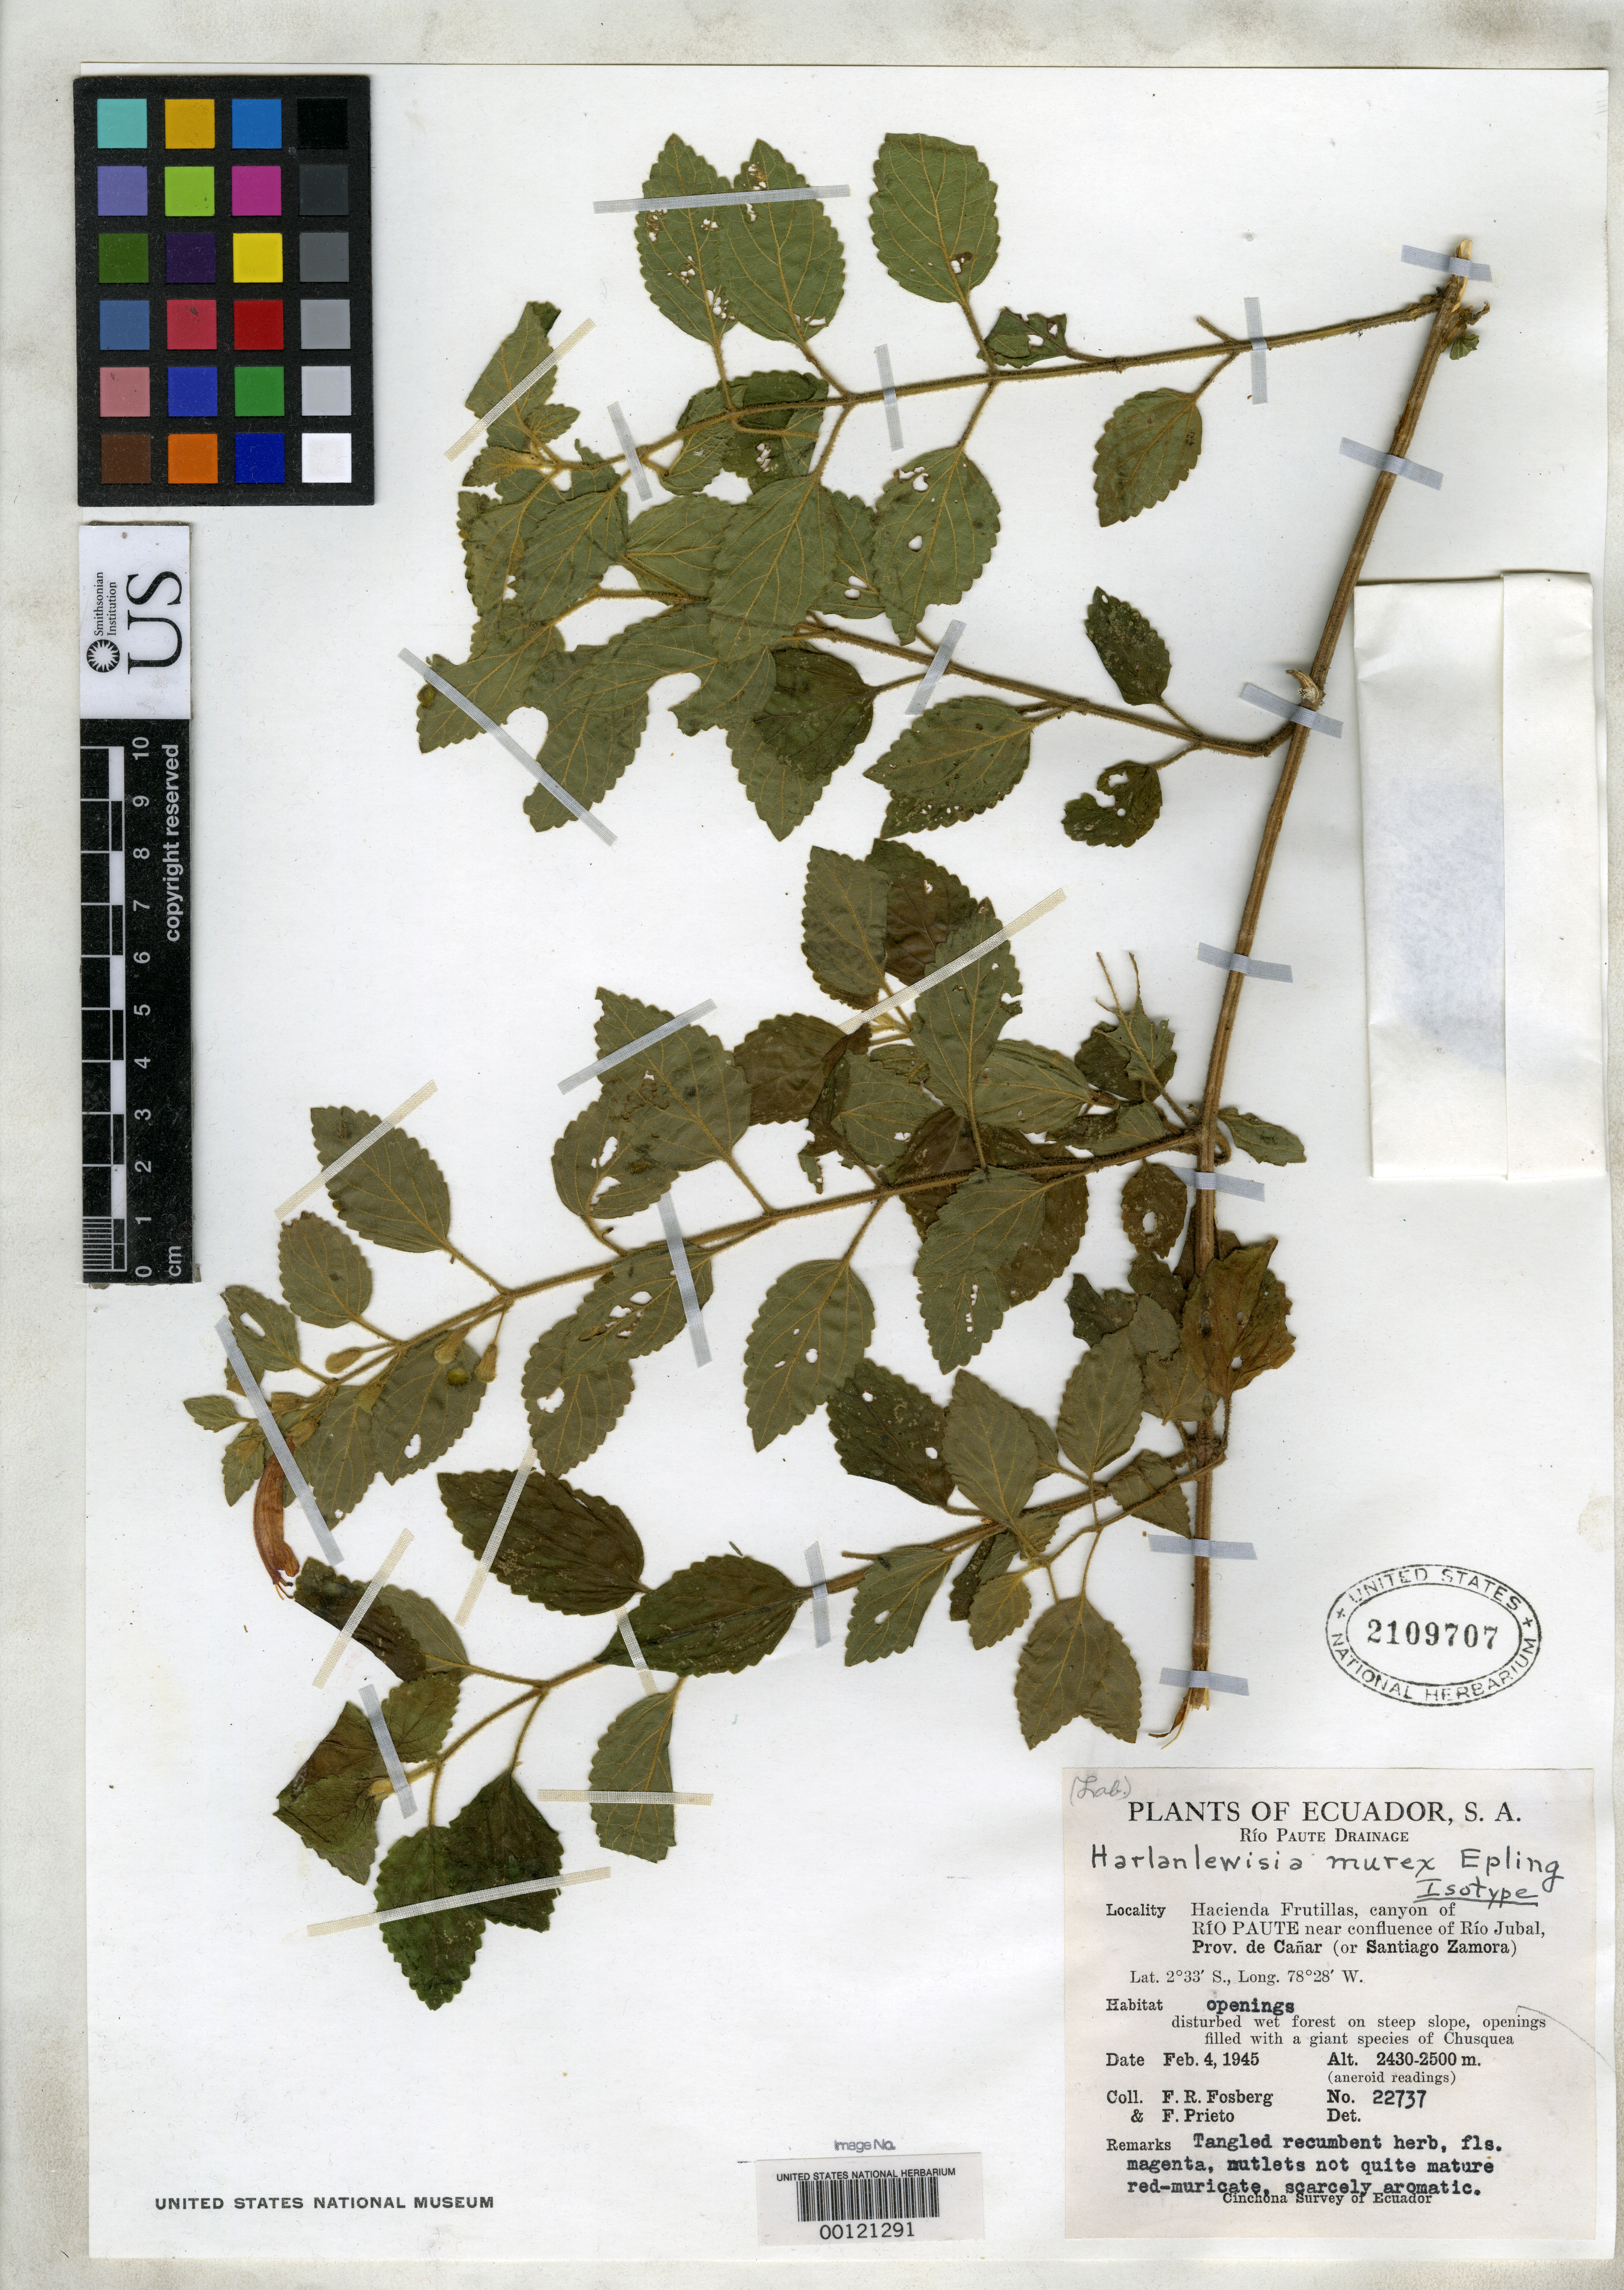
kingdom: Plantae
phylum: Tracheophyta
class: Magnoliopsida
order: Lamiales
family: Lamiaceae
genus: Harlanlewisia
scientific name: Harlanlewisia murex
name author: Epling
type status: Isotype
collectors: F. R. Fosberg & F. Prieto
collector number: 22737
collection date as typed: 04 Feb 1945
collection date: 1945-02-04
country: Ecuador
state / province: Cañar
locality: Hacienda Frutillas, canyon of Rio Paute near confluence of Rio Jubal.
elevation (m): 2430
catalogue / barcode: US 2109707